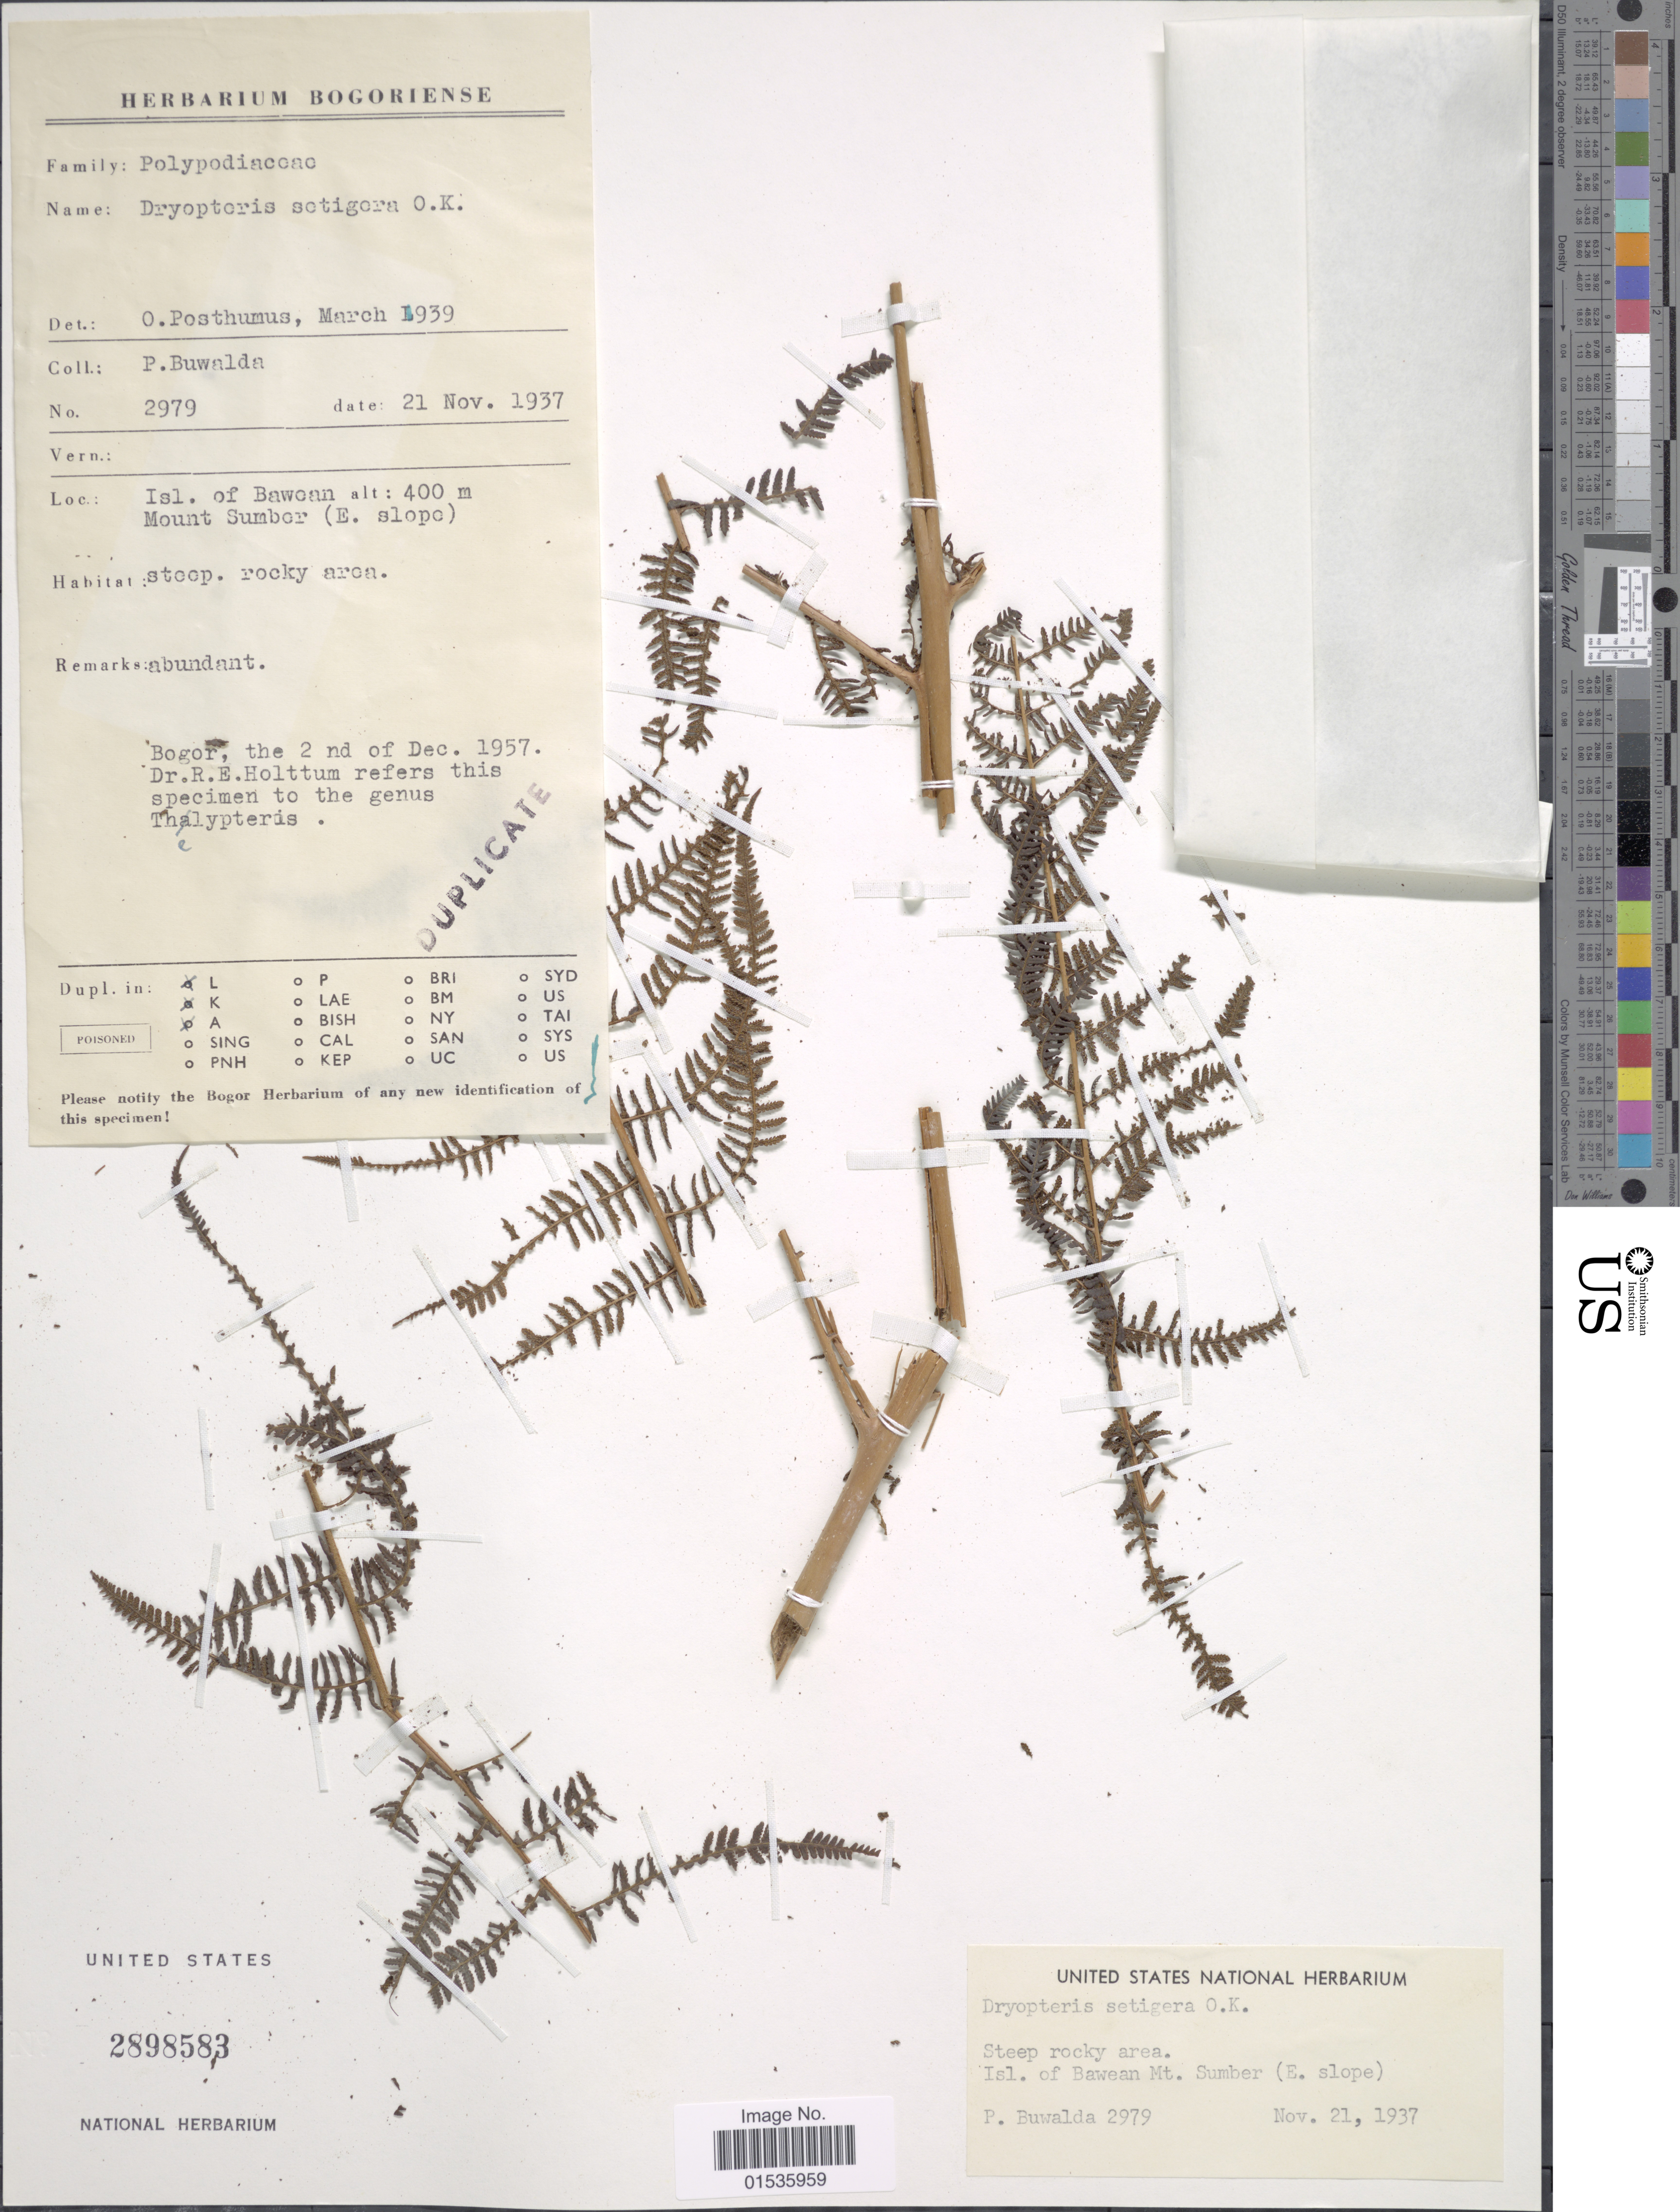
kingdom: Plantae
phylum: Tracheophyta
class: Polypodiopsida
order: Polypodiales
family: Thelypteridaceae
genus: Macrothelypteris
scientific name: Macrothelypteris setigera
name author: (Gaudich.) Ching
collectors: P. Buwalda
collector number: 2979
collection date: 1937-11-21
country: Indonesia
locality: Isl. of Bawoan, Mount Sumbor (E. slope).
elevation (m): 400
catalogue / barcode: US 2898583